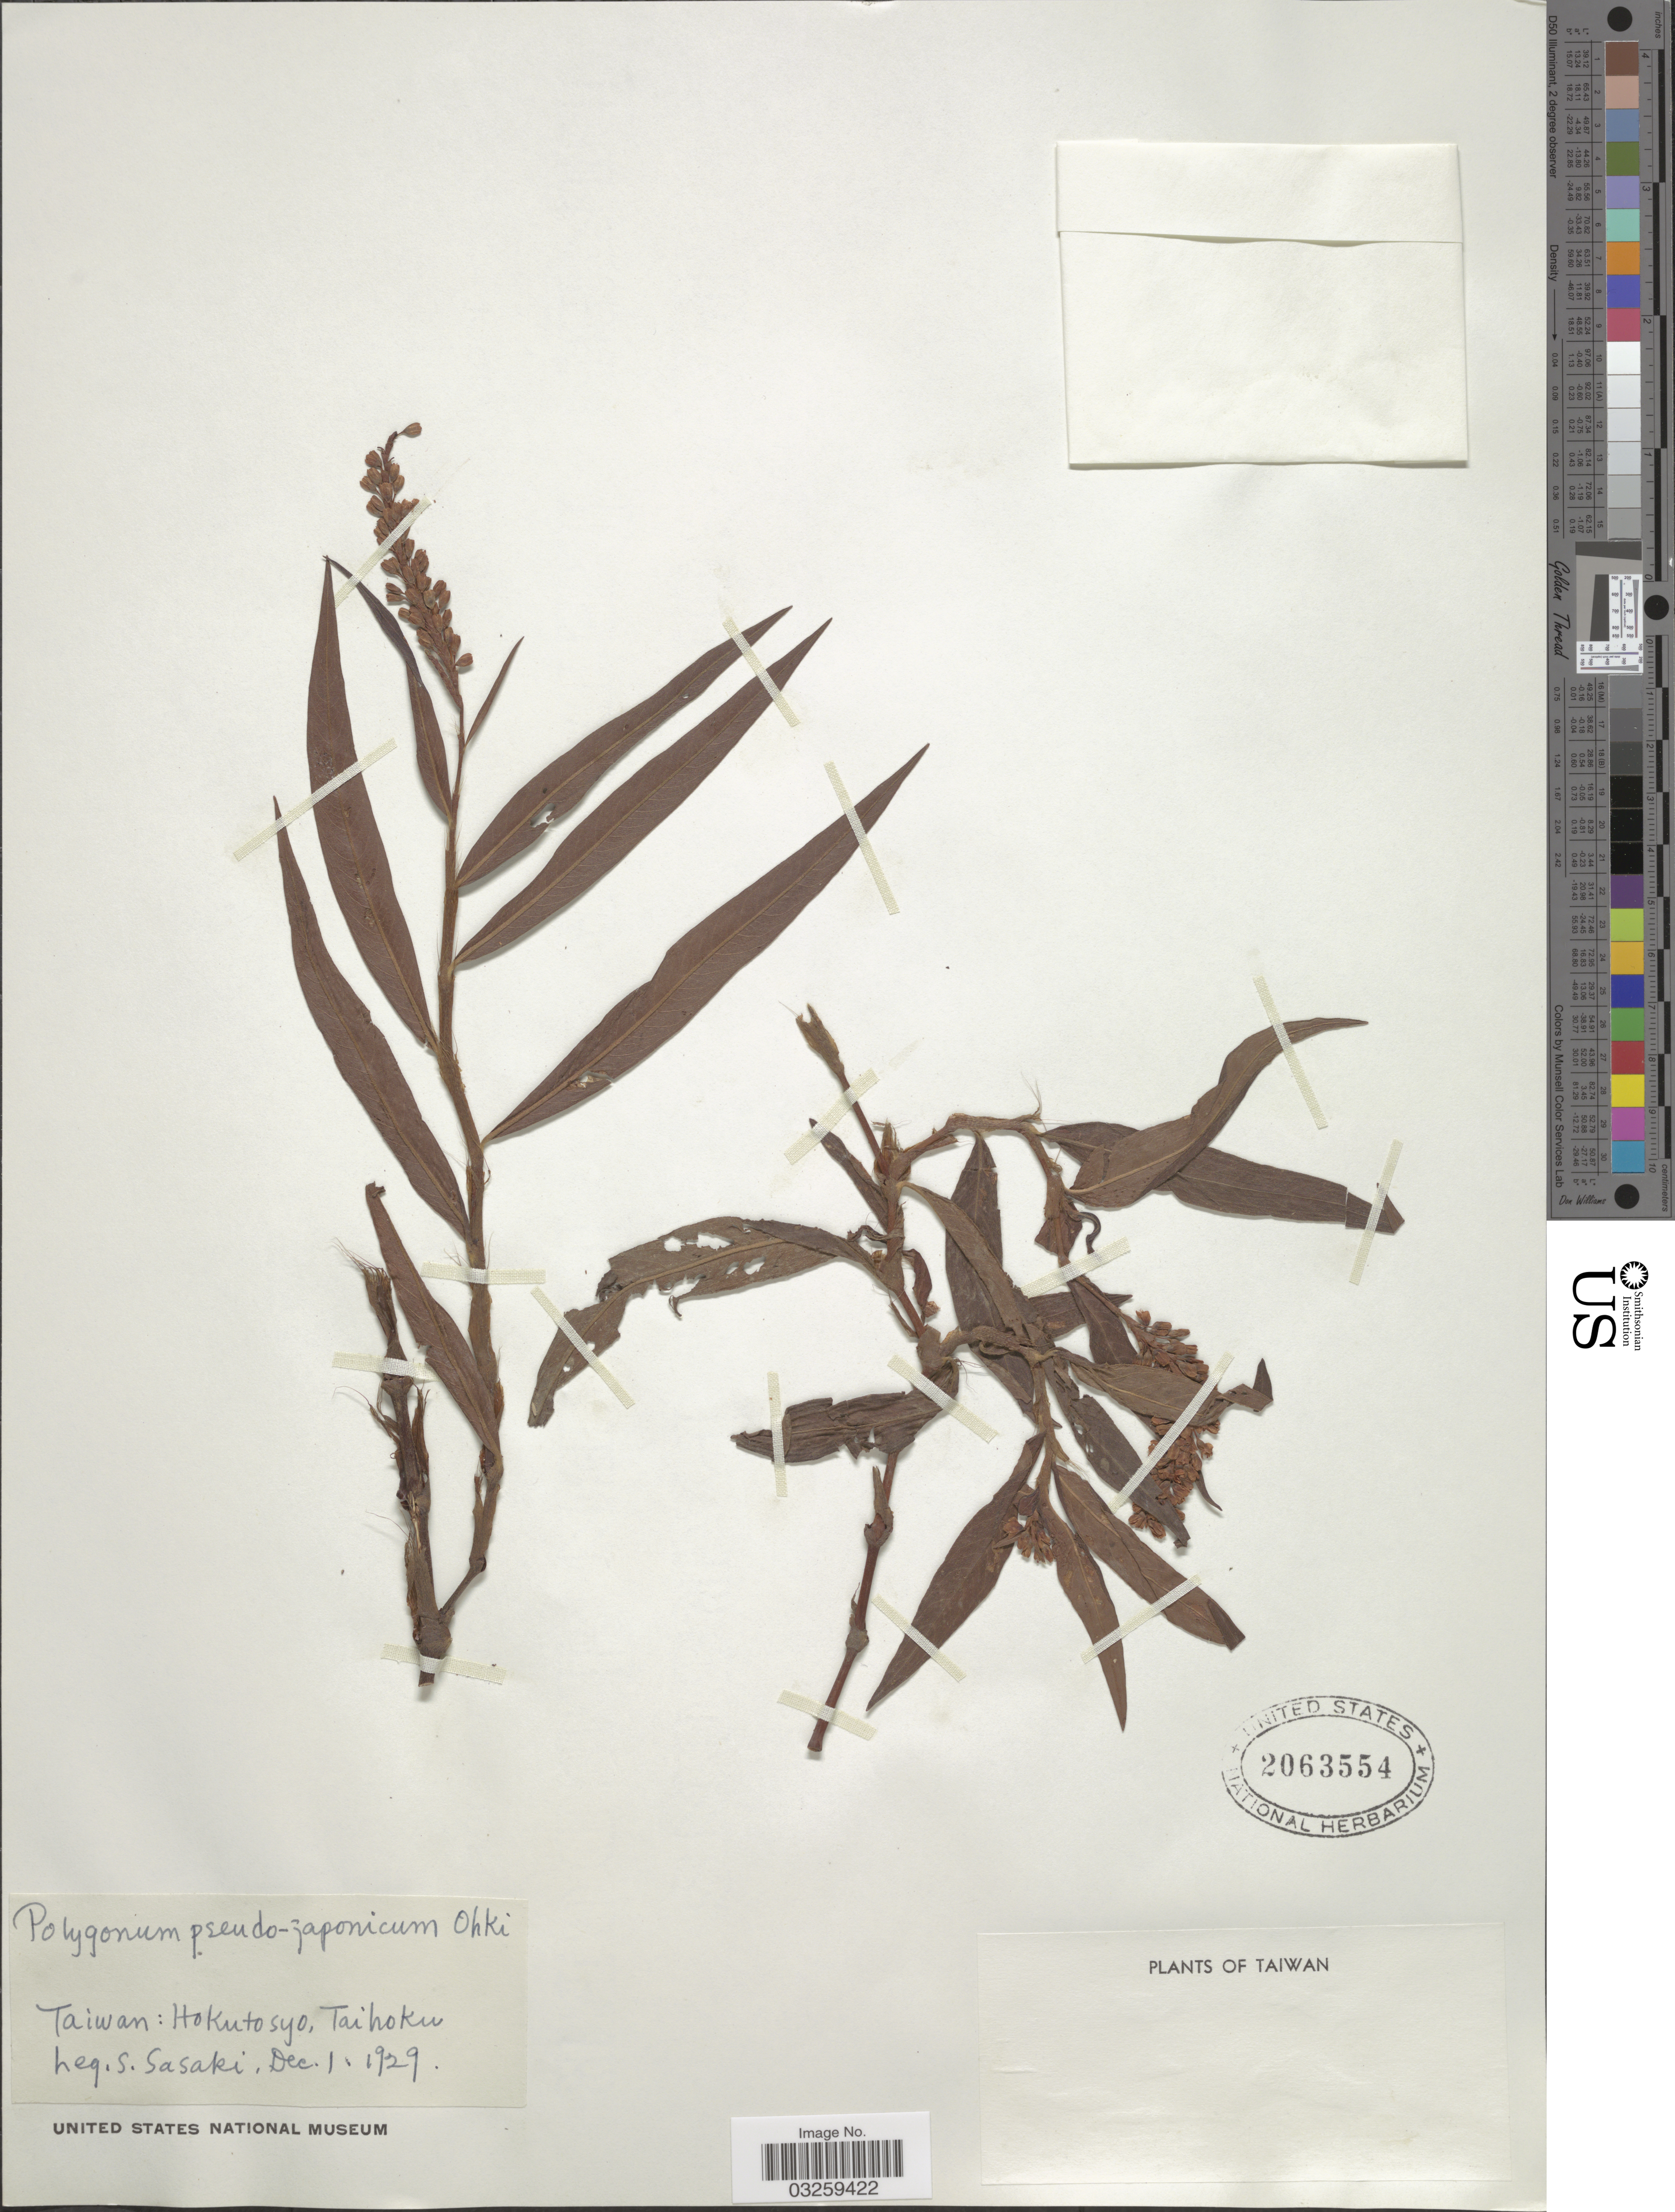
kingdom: Plantae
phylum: Tracheophyta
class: Magnoliopsida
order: Caryophyllales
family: Polygonaceae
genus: Polygonum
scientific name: Polygonum pseudojaponicum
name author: Ohki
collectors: S. Sasaki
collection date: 1929-12-01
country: Taiwan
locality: Hokutosyo, Taihoku.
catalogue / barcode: US 2063554